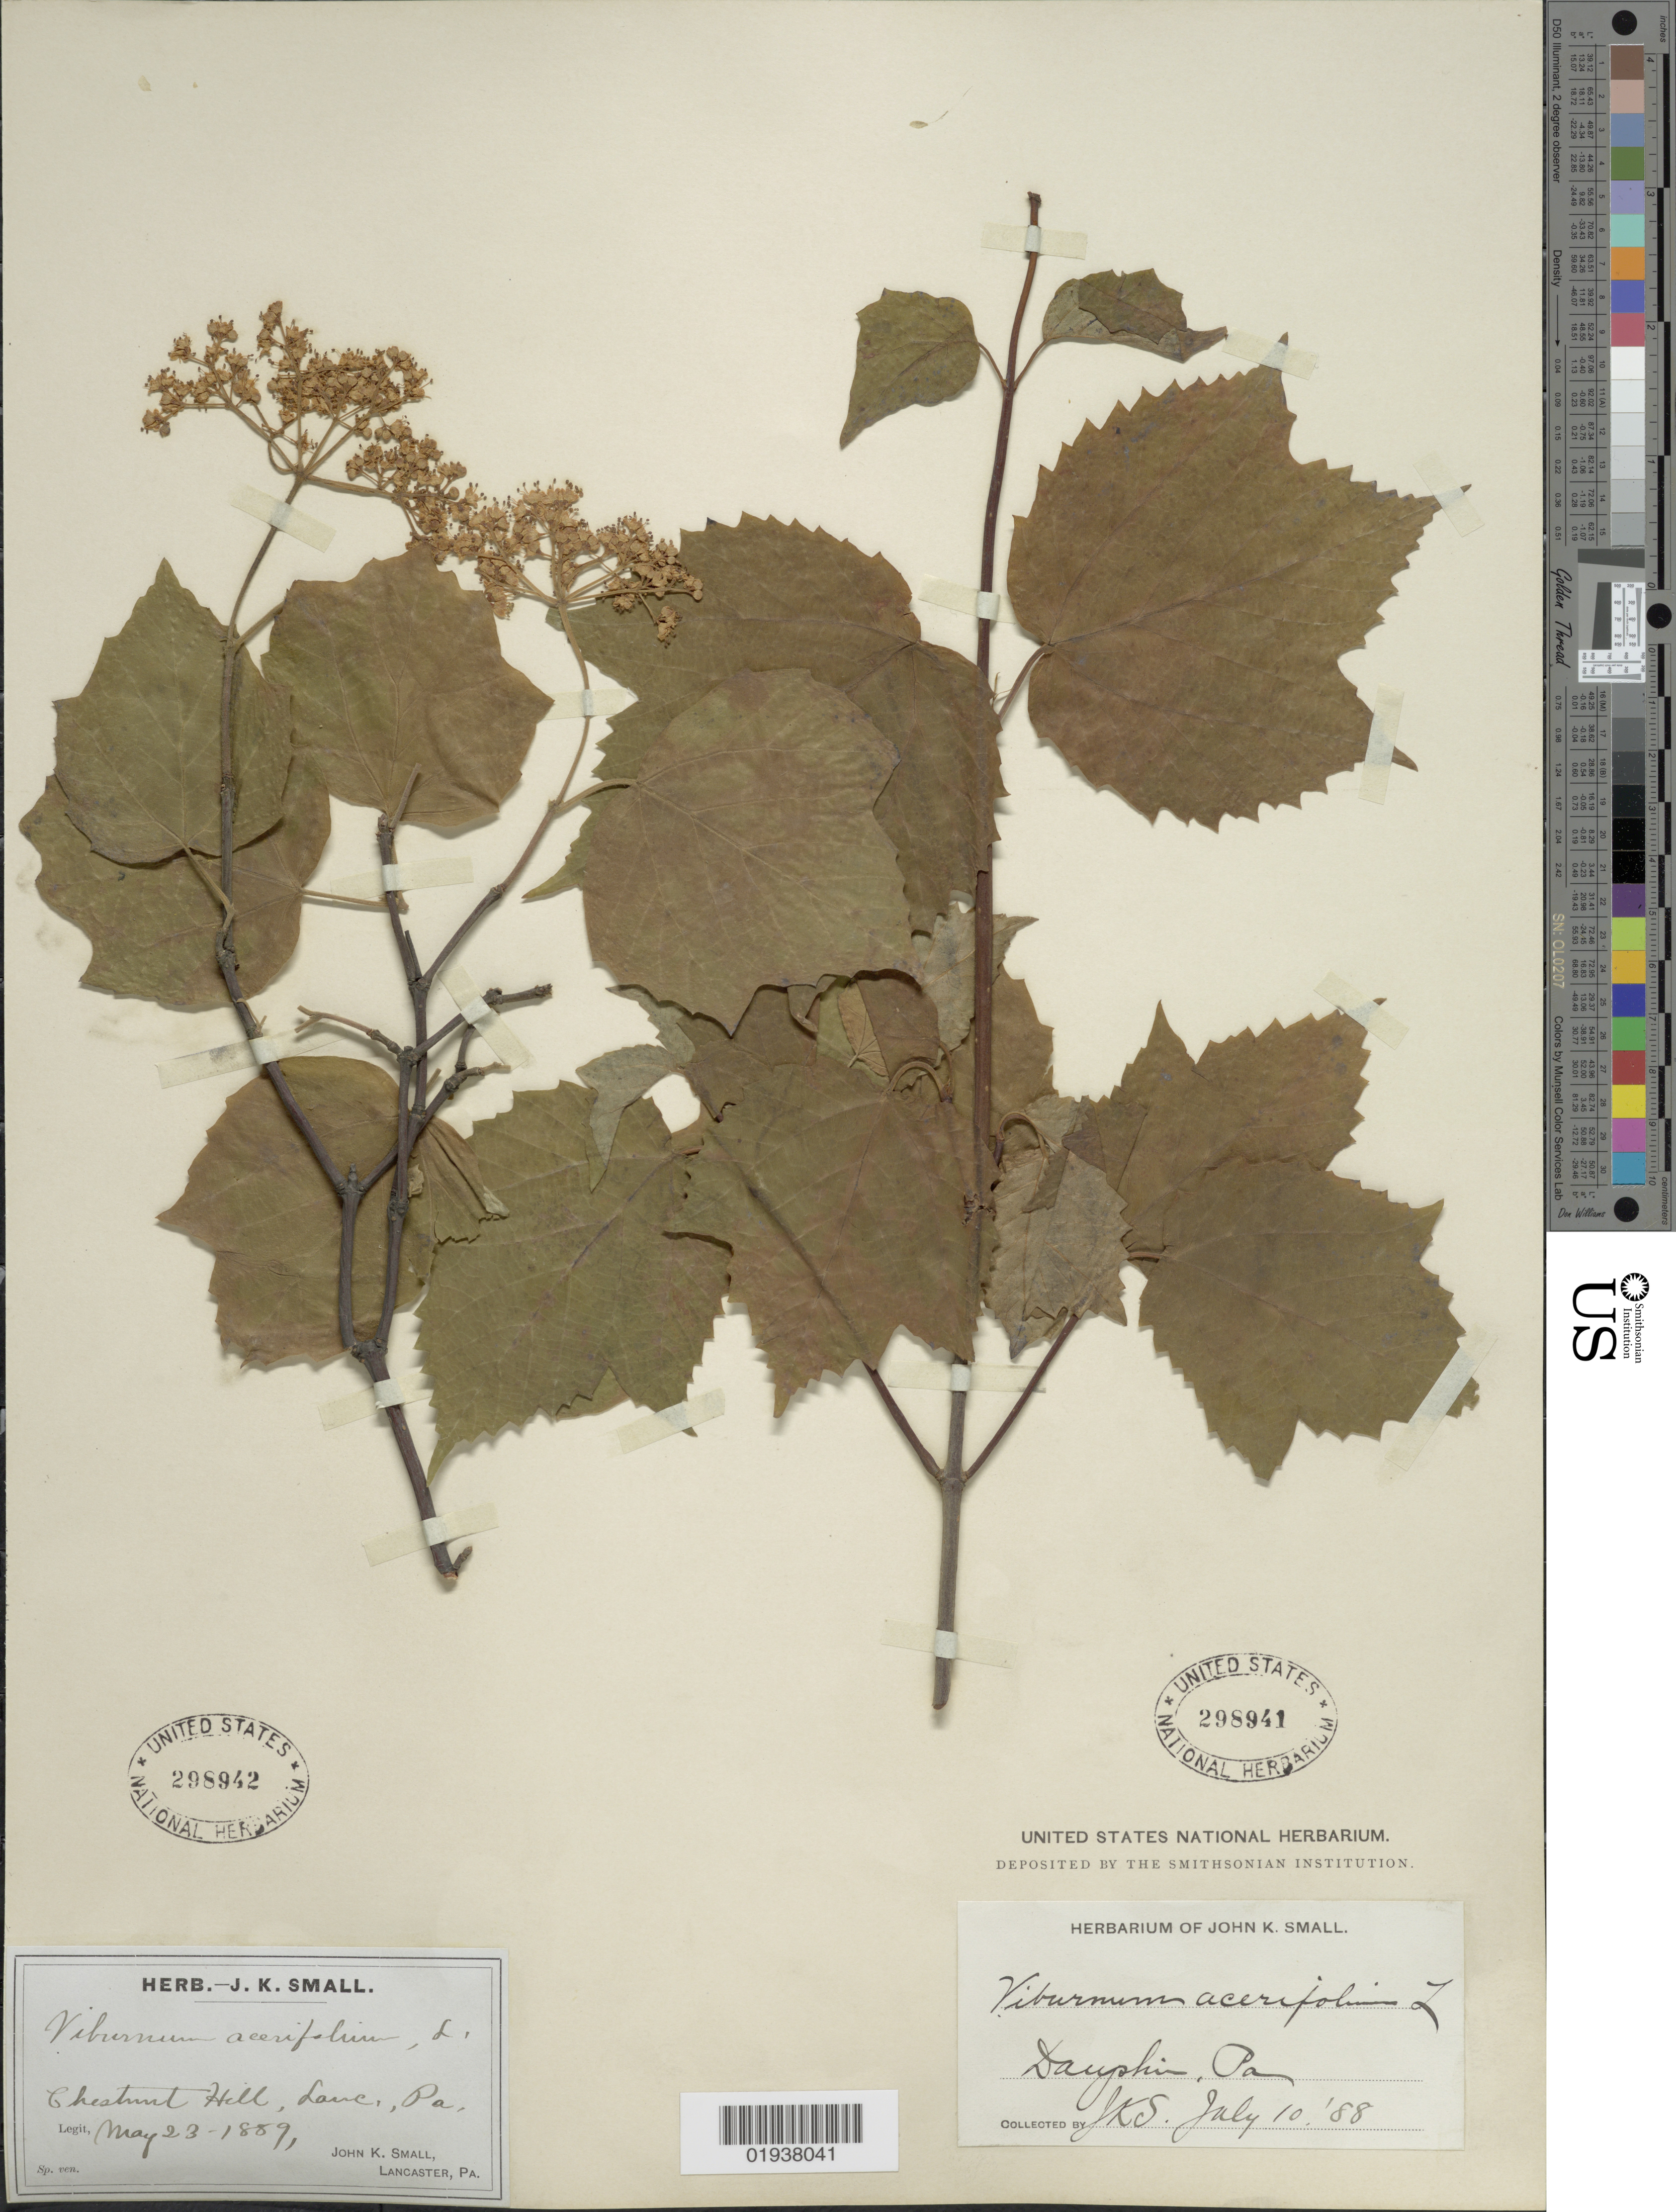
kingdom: Plantae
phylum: Tracheophyta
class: Magnoliopsida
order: Dipsacales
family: Viburnaceae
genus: Viburnum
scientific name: Viburnum acerifolium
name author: L.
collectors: J. K. Small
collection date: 1889-05-23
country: United States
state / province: Pennsylvania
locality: Chestnut Hill, Lanc.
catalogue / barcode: US 298942